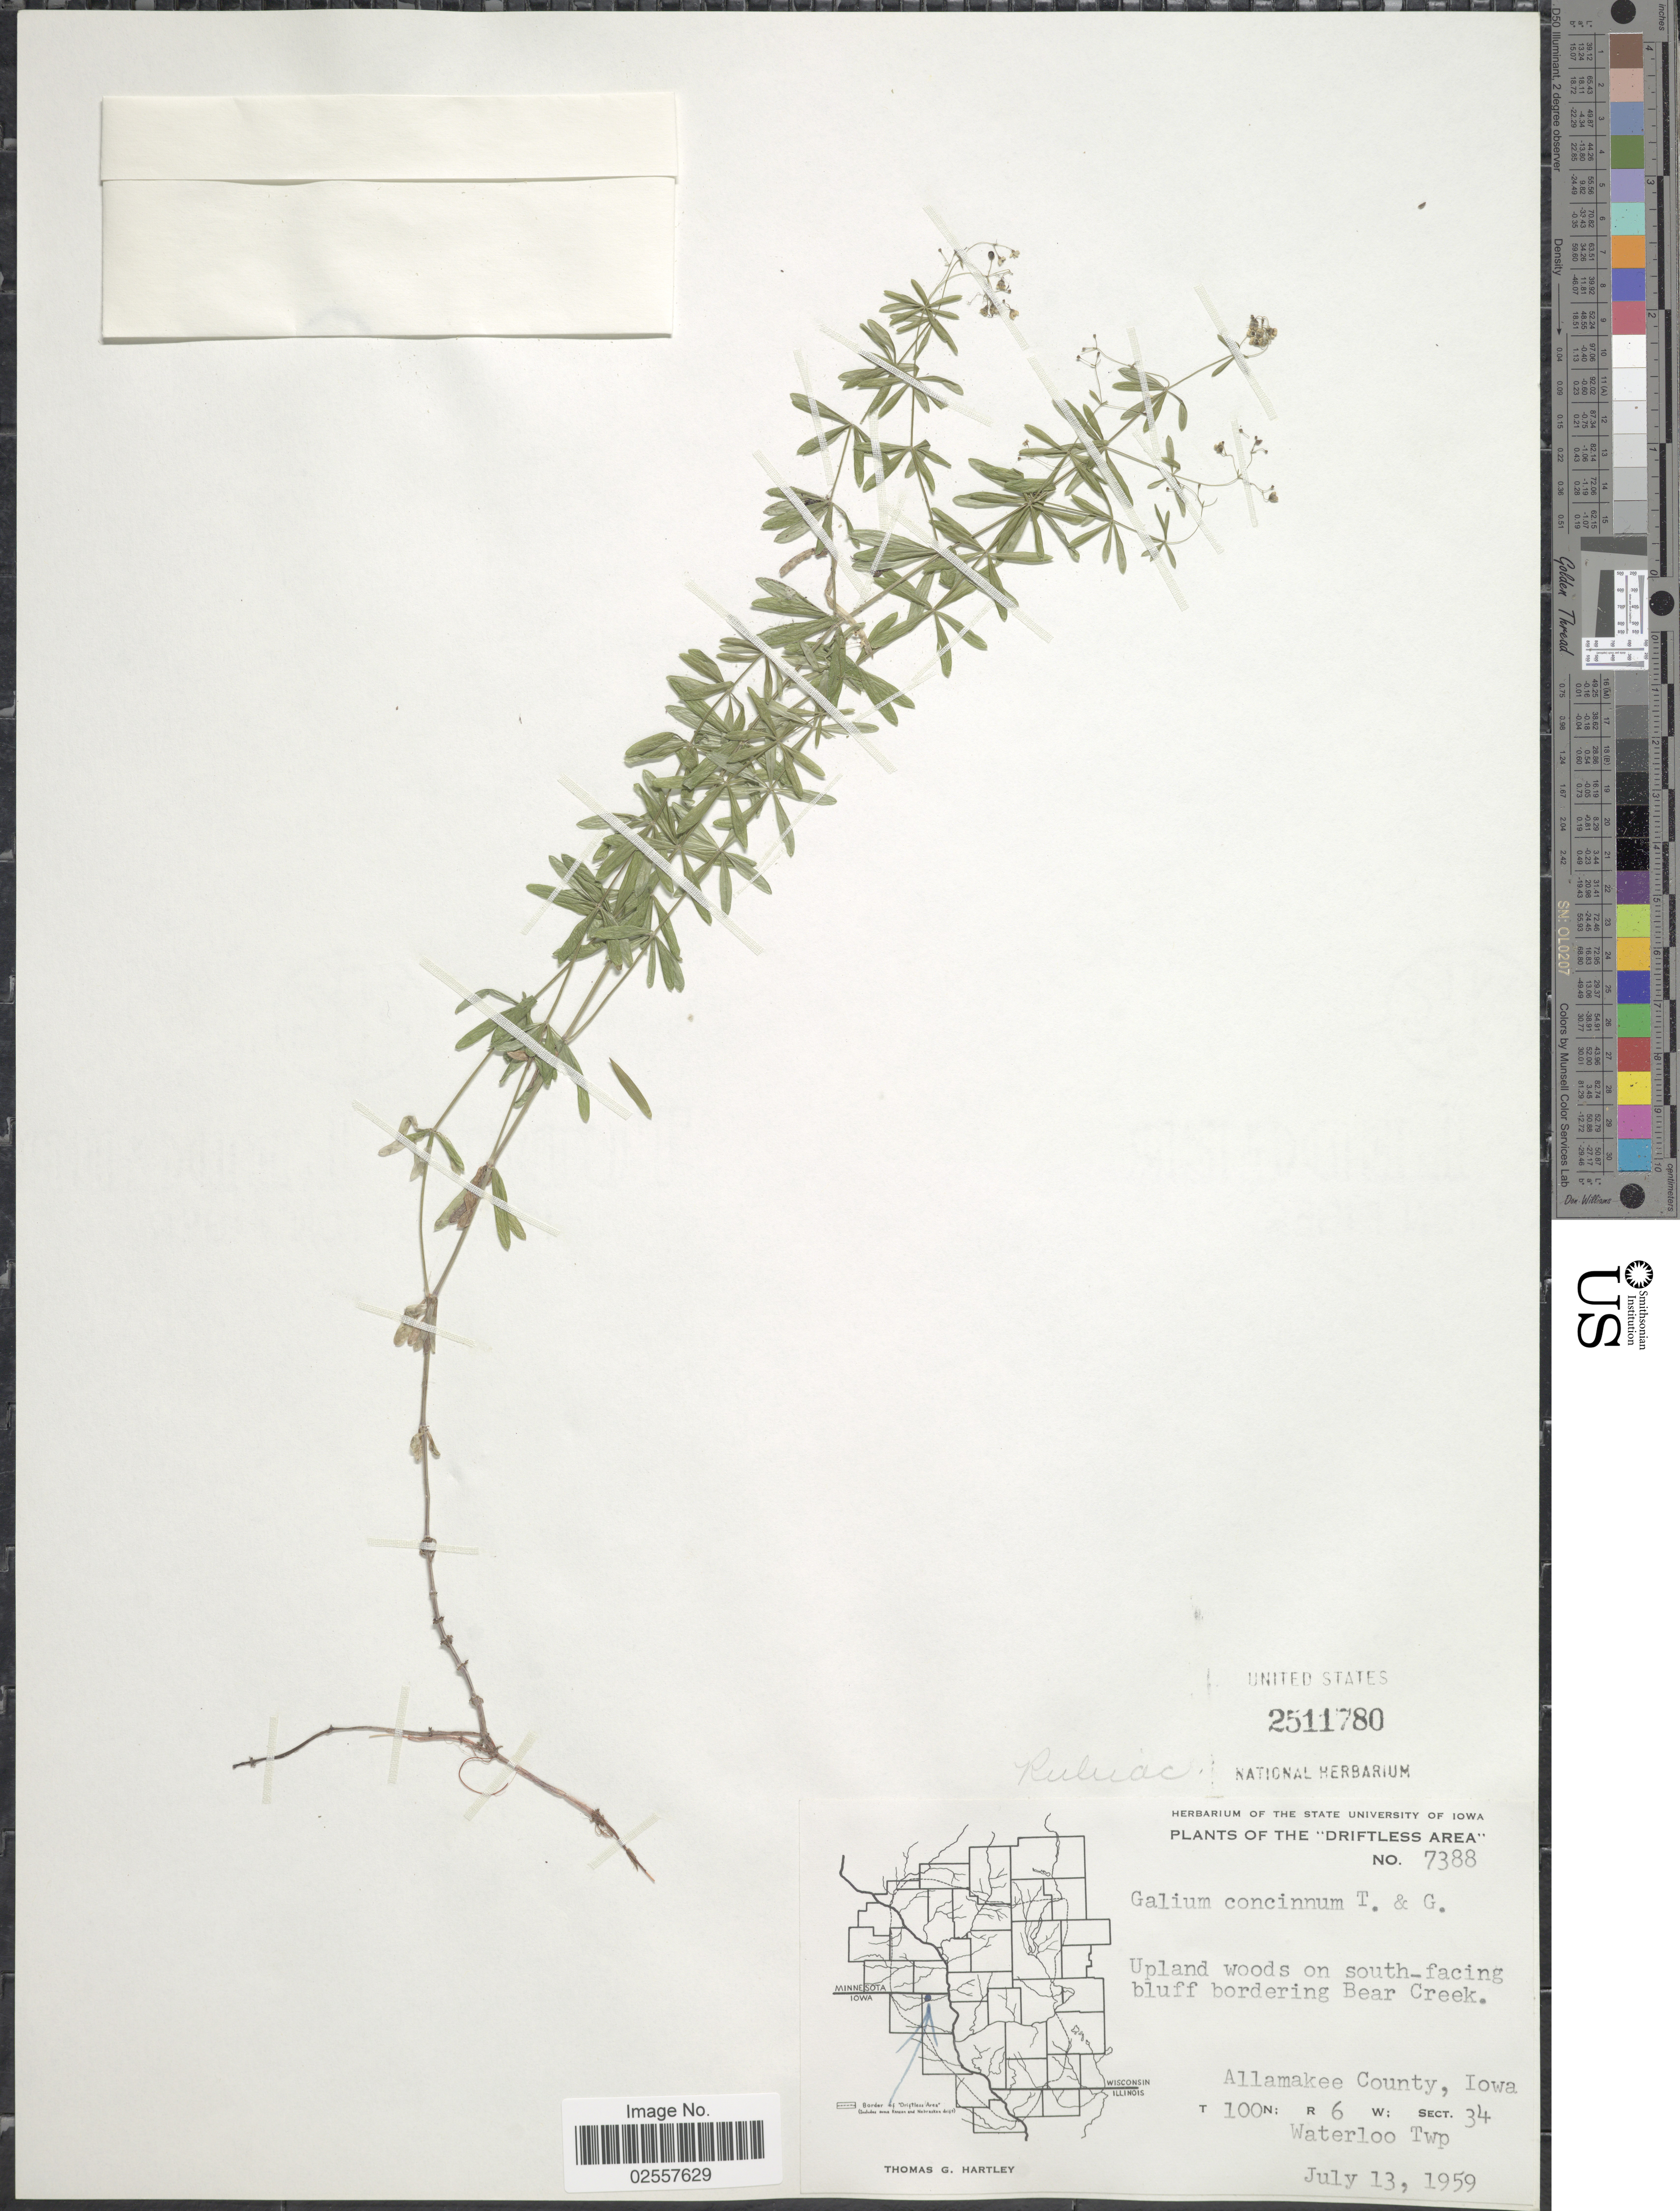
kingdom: Plantae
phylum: Tracheophyta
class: Magnoliopsida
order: Gentianales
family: Rubiaceae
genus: Galium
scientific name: Galium concinnum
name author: Torr. & A. Gray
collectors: T. G. Hartley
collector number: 7388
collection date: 1959-07-13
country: United States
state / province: Iowa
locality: The 'Driftless Area', Upland woods on south-facing bluff bordering Bear Creek, Allamakee County, T 100 N; R 6 W; Sect. 34, Waterloo Twp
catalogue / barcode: US 2511780